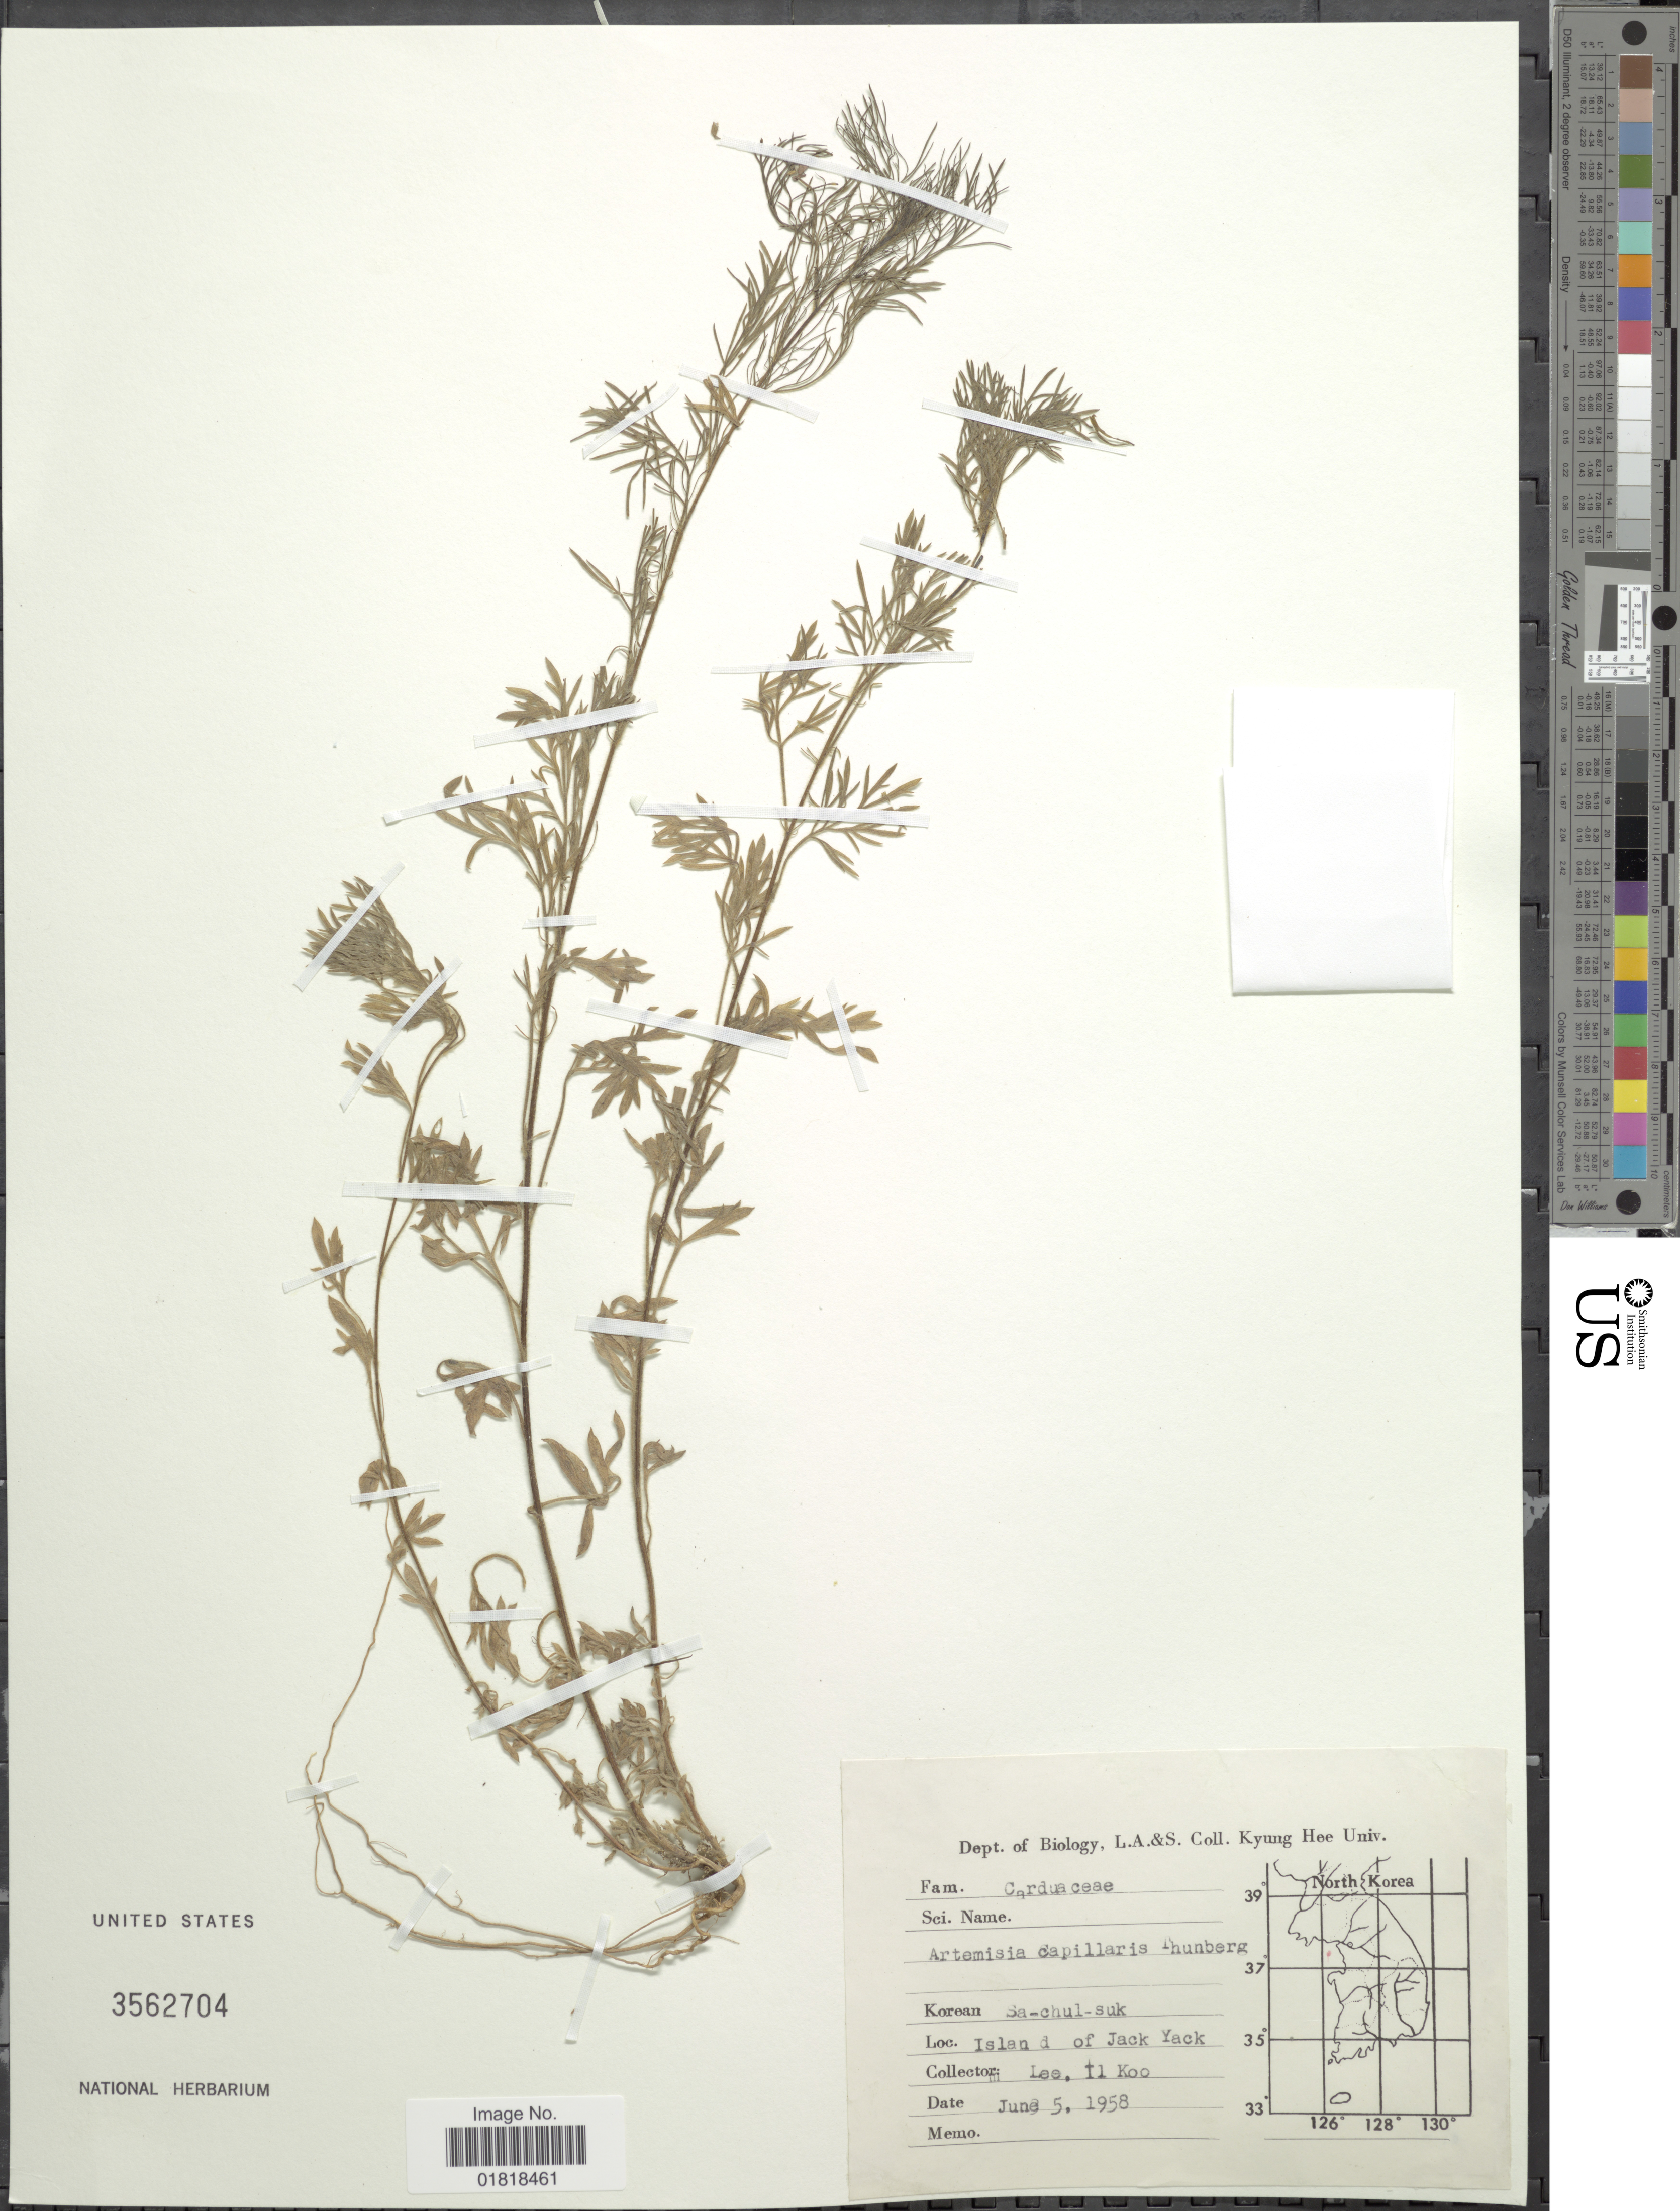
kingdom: Plantae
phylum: Tracheophyta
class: Magnoliopsida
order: Asterales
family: Asteraceae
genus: Artemisia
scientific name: Artemisia capillaris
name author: Thunb.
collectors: I. Lee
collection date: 1958-06-05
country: South Korea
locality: Island of jack Yack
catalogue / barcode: US 3562704